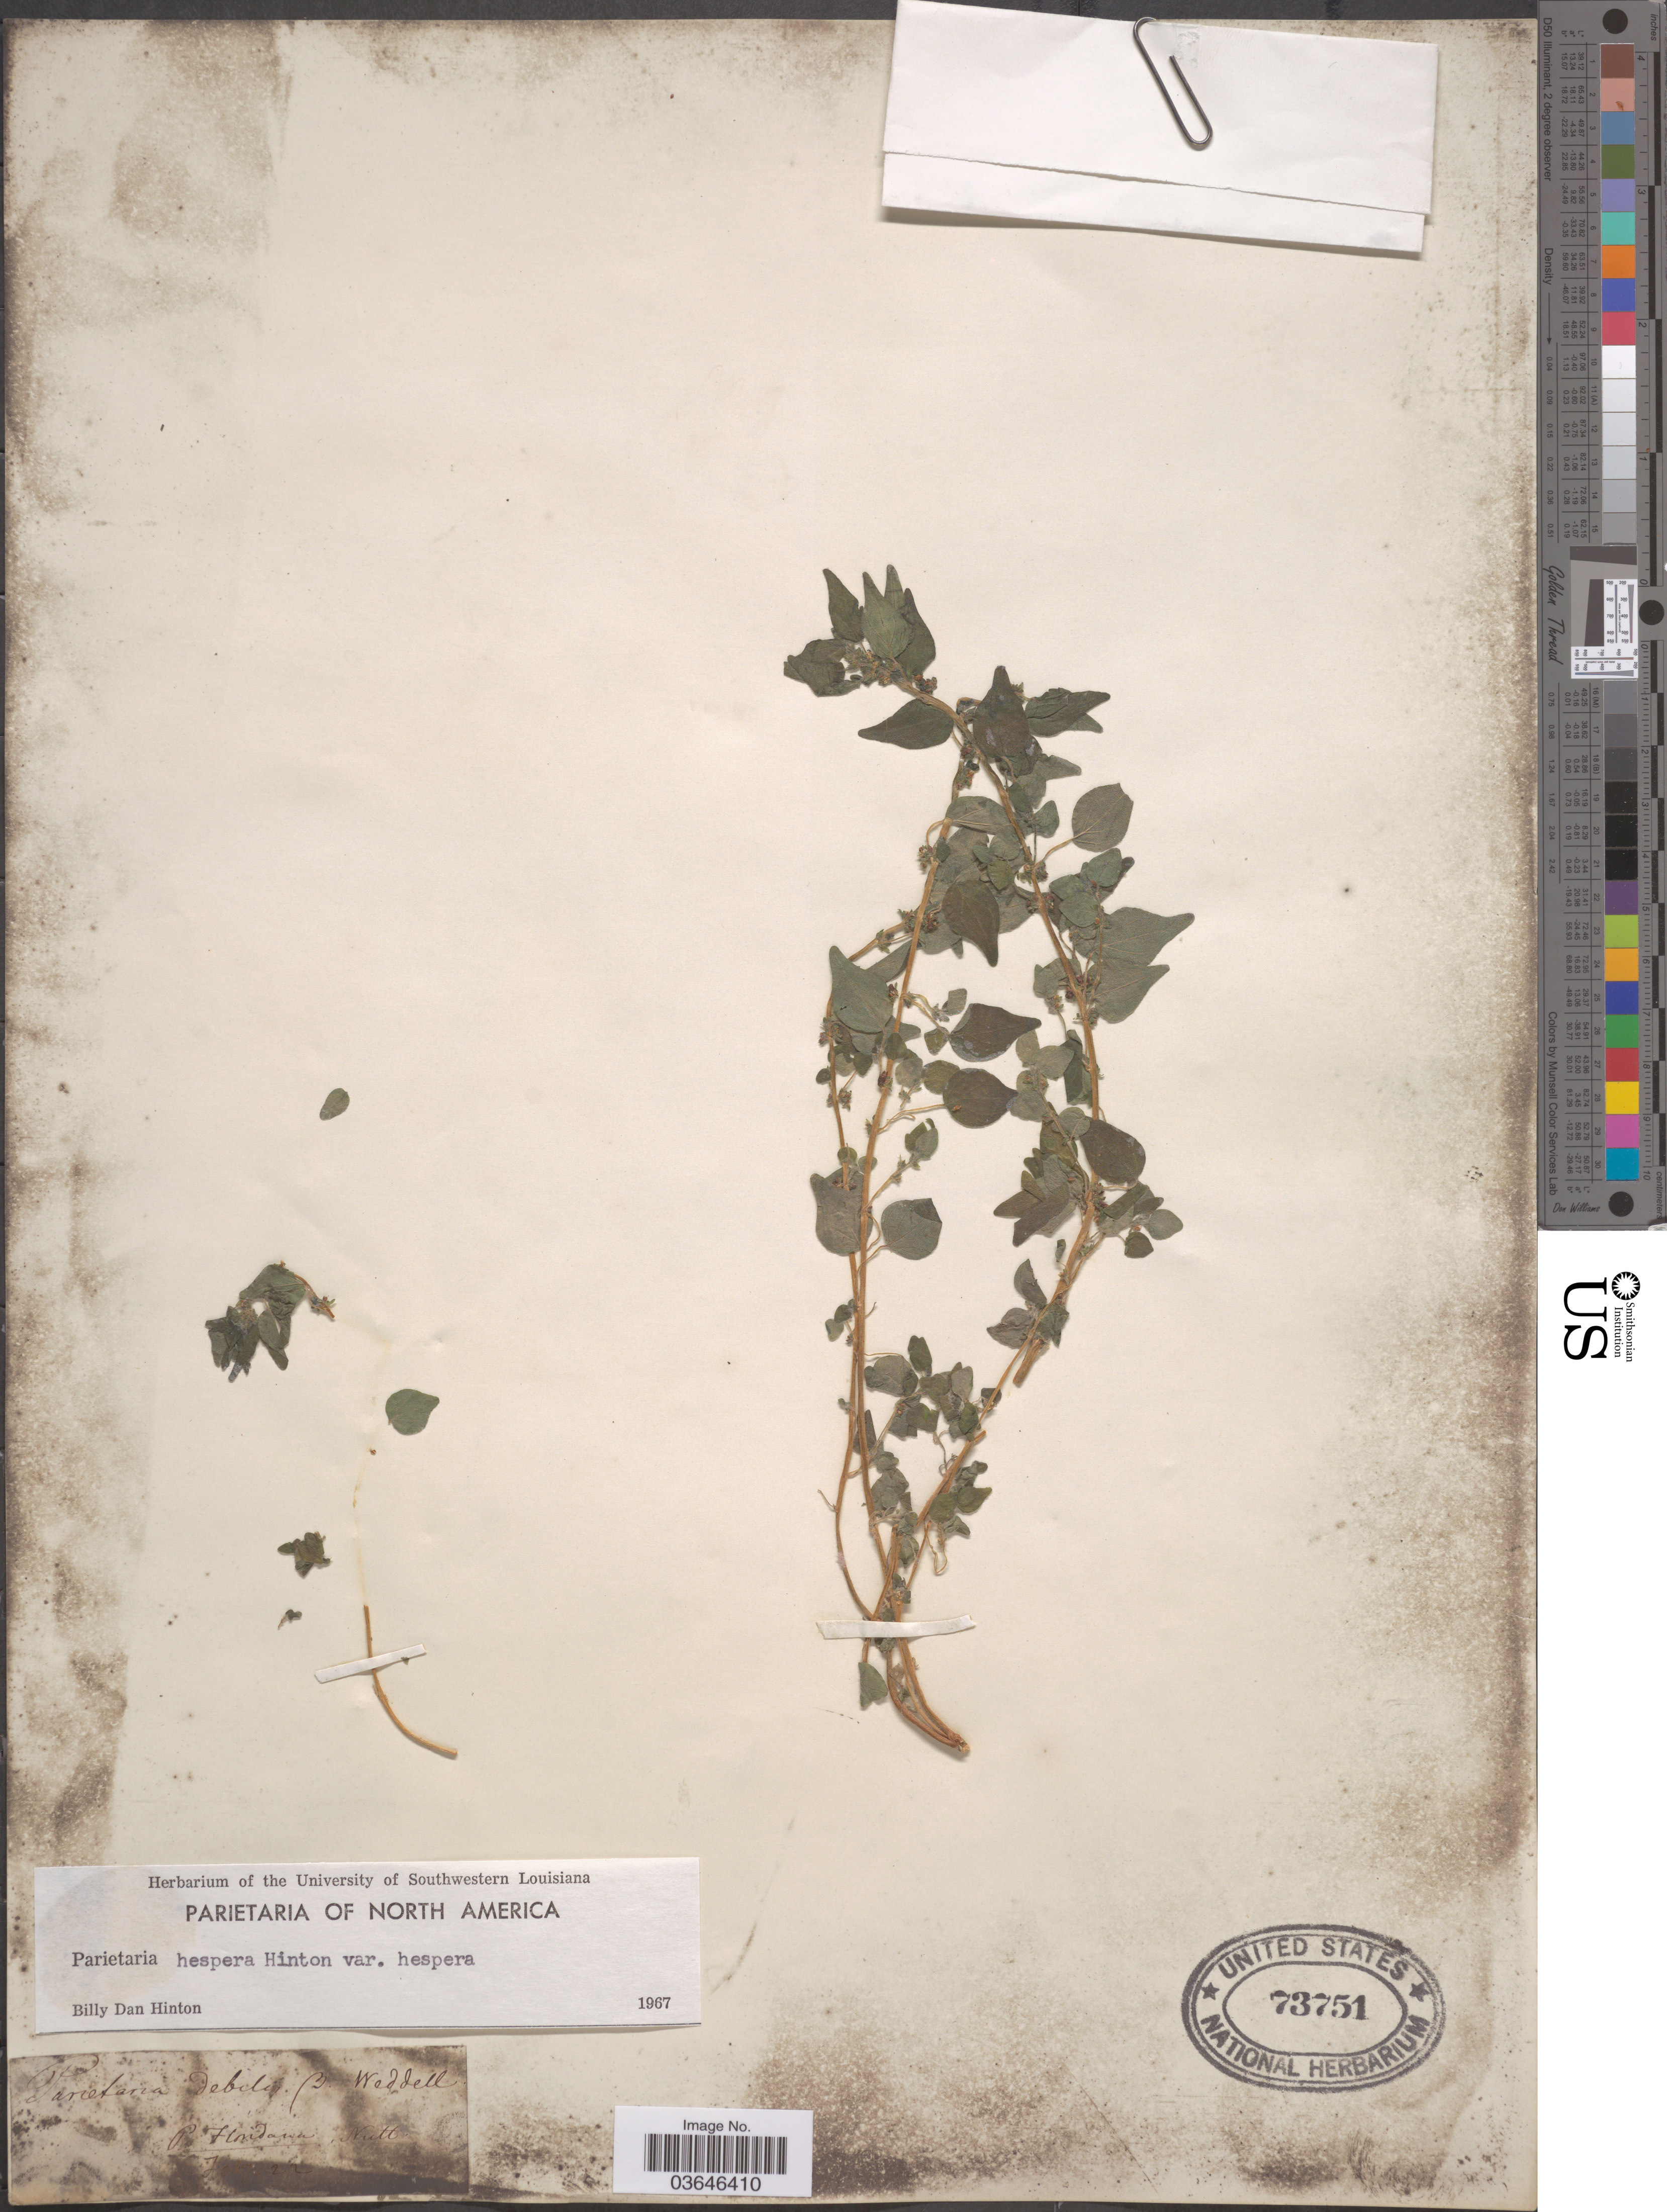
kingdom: Plantae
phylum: Tracheophyta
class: Magnoliopsida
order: Rosales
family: Urticaceae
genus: Parietaria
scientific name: Parietaria hespera var. hespera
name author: Hinton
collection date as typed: Transcribed d/m/y: /2/22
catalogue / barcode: US 73751